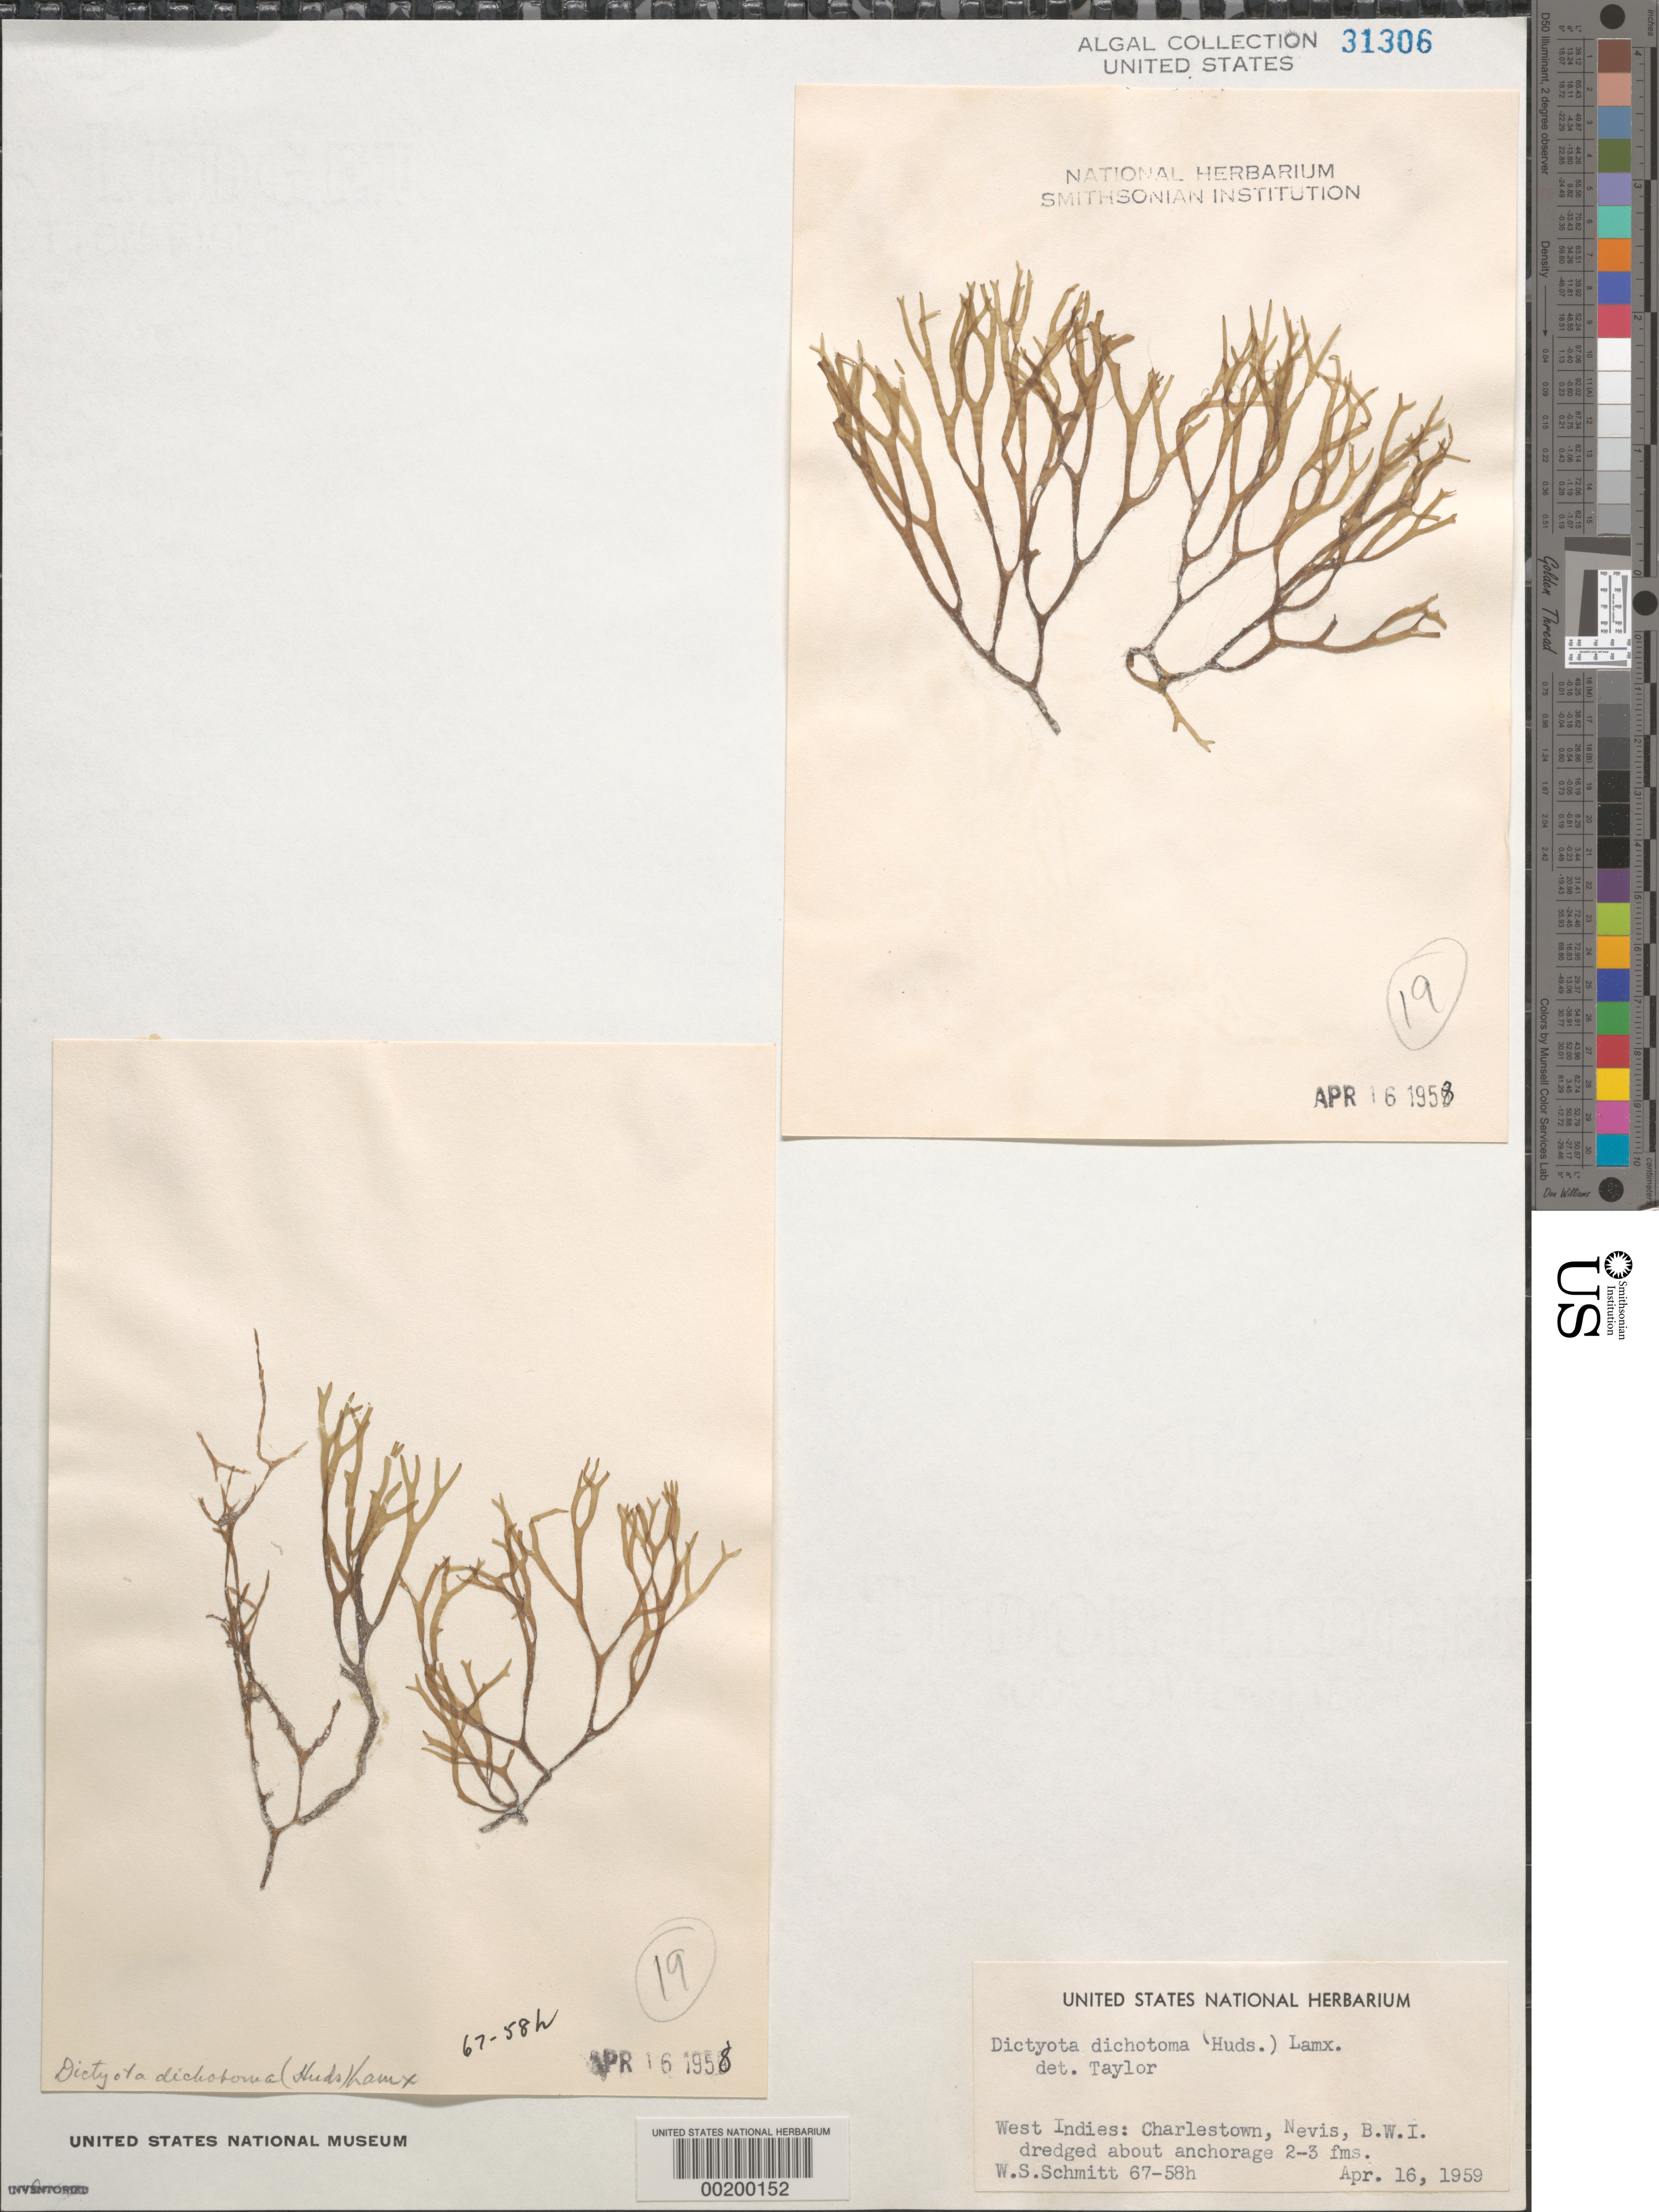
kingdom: Chromista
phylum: Ochrophyta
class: Phaeophyceae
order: Dictyotales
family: Dictyotaceae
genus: Dictyota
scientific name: Dictyota dichotoma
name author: (Huds.) J.V.Lamouroux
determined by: Taylor, William R.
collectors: W. L. Schmitt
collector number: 67-58h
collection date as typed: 16 Apr 1959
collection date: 1959-04-16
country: St. Christopher-Nevis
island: Nevis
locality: Charlestown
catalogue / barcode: US 31306